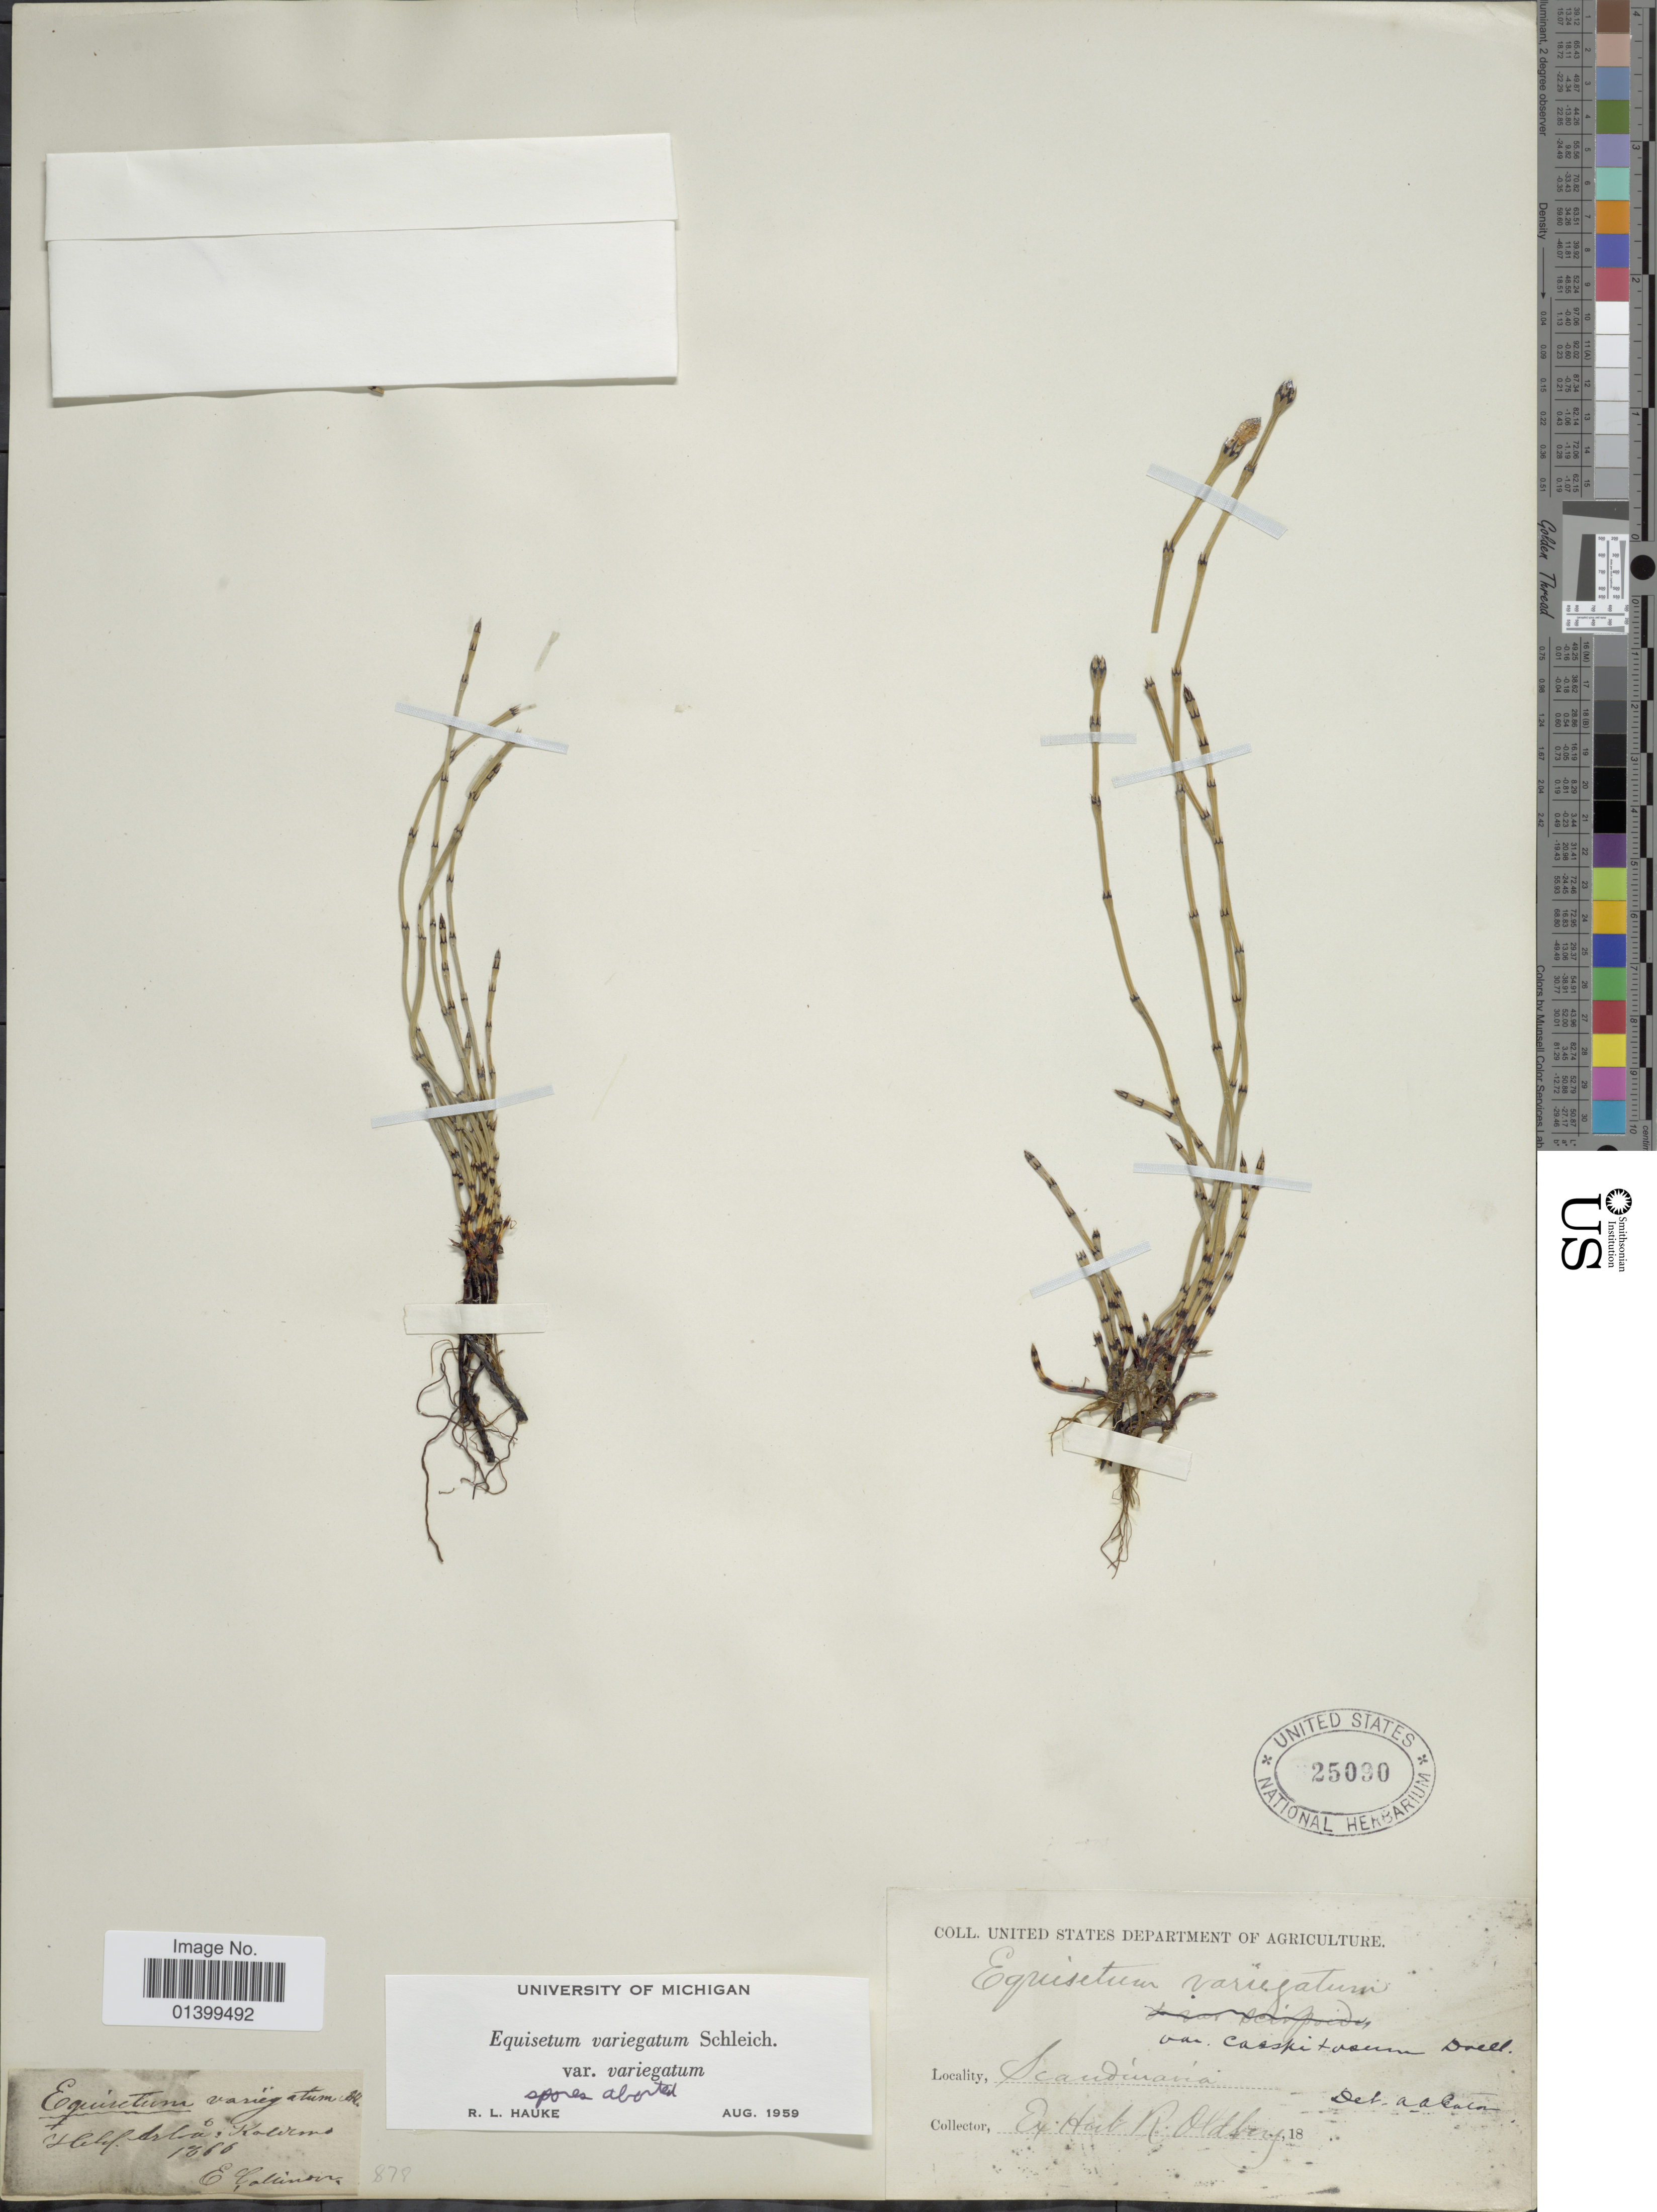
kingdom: Plantae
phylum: Tracheophyta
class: Polypodiopsida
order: Equisetales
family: Equisetaceae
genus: Equisetum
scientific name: Equisetum variegatum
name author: Schleich. ex F. Weber & D. Mohr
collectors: E. Collinder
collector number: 878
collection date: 1866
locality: [illegible text]: Kolermo, Scandinavia[interpreted]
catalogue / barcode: US 25090